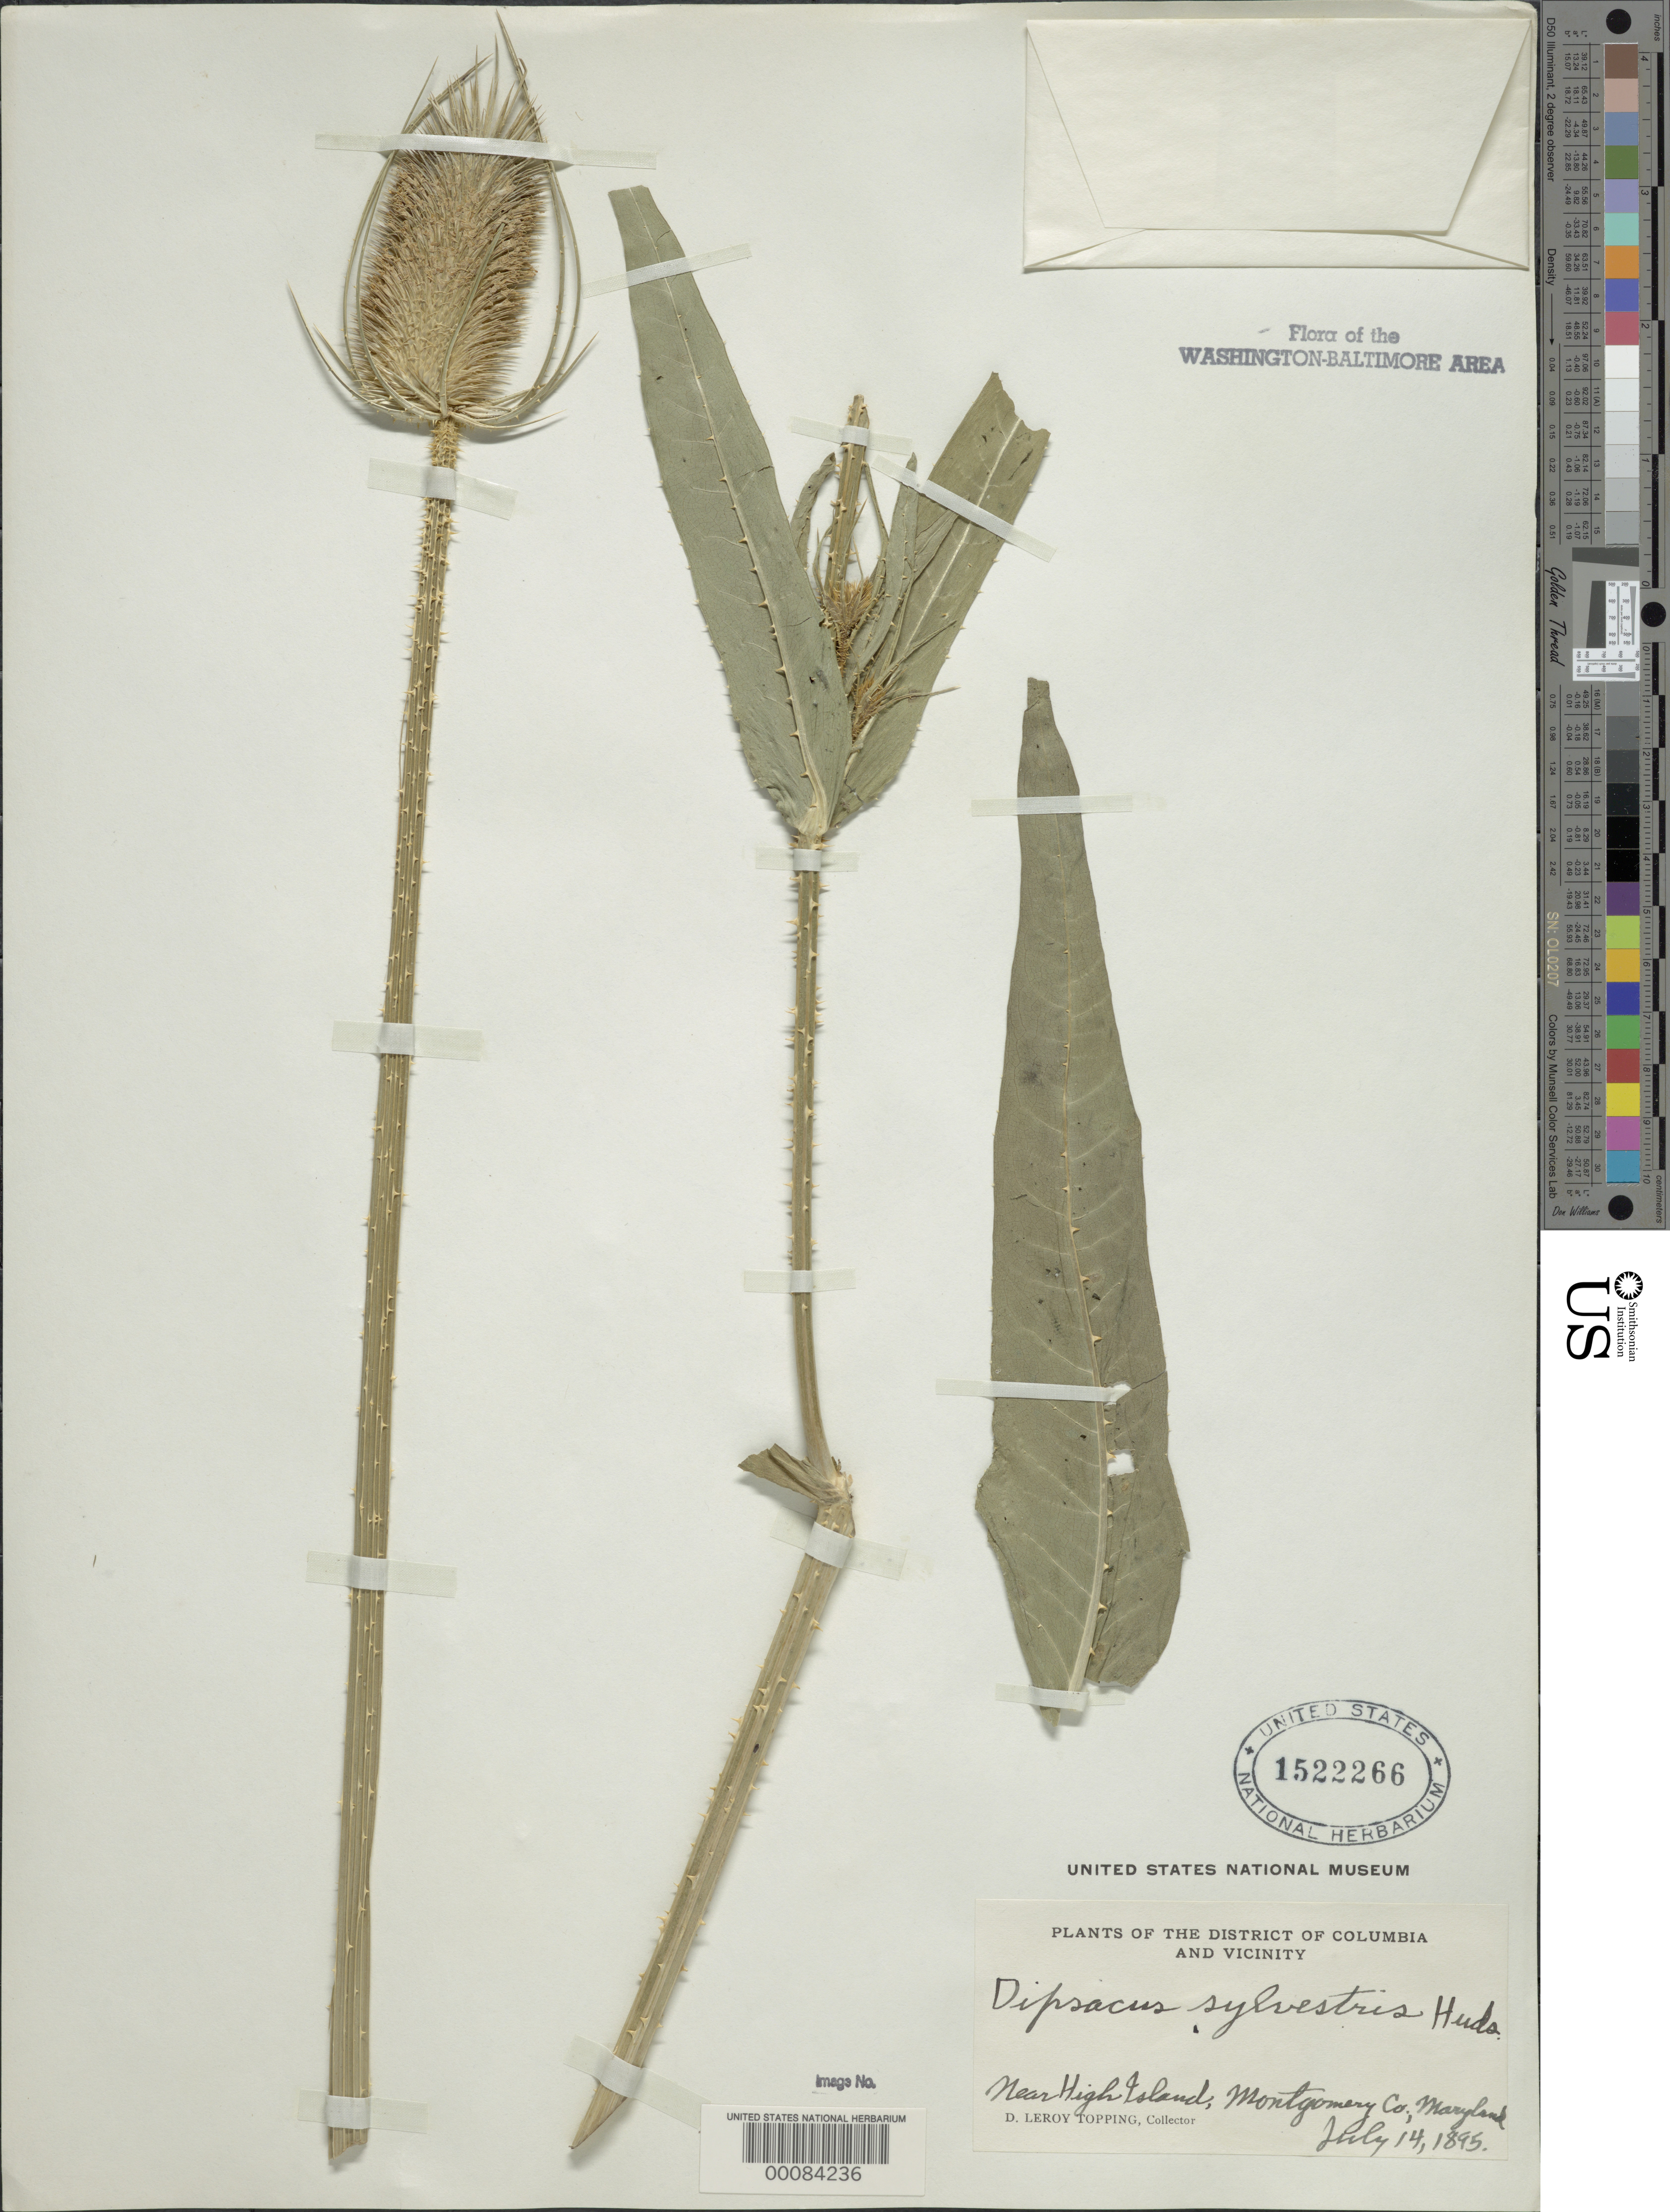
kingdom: Plantae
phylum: Tracheophyta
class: Magnoliopsida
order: Dipsacales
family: Caprifoliaceae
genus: Dipsacus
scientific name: Dipsacus sylvestris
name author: Huds.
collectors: D. L. Topping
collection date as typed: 14 Jul 1895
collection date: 1895-07-14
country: United States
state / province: Maryland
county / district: Montgomery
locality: Near High Island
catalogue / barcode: US 1522266